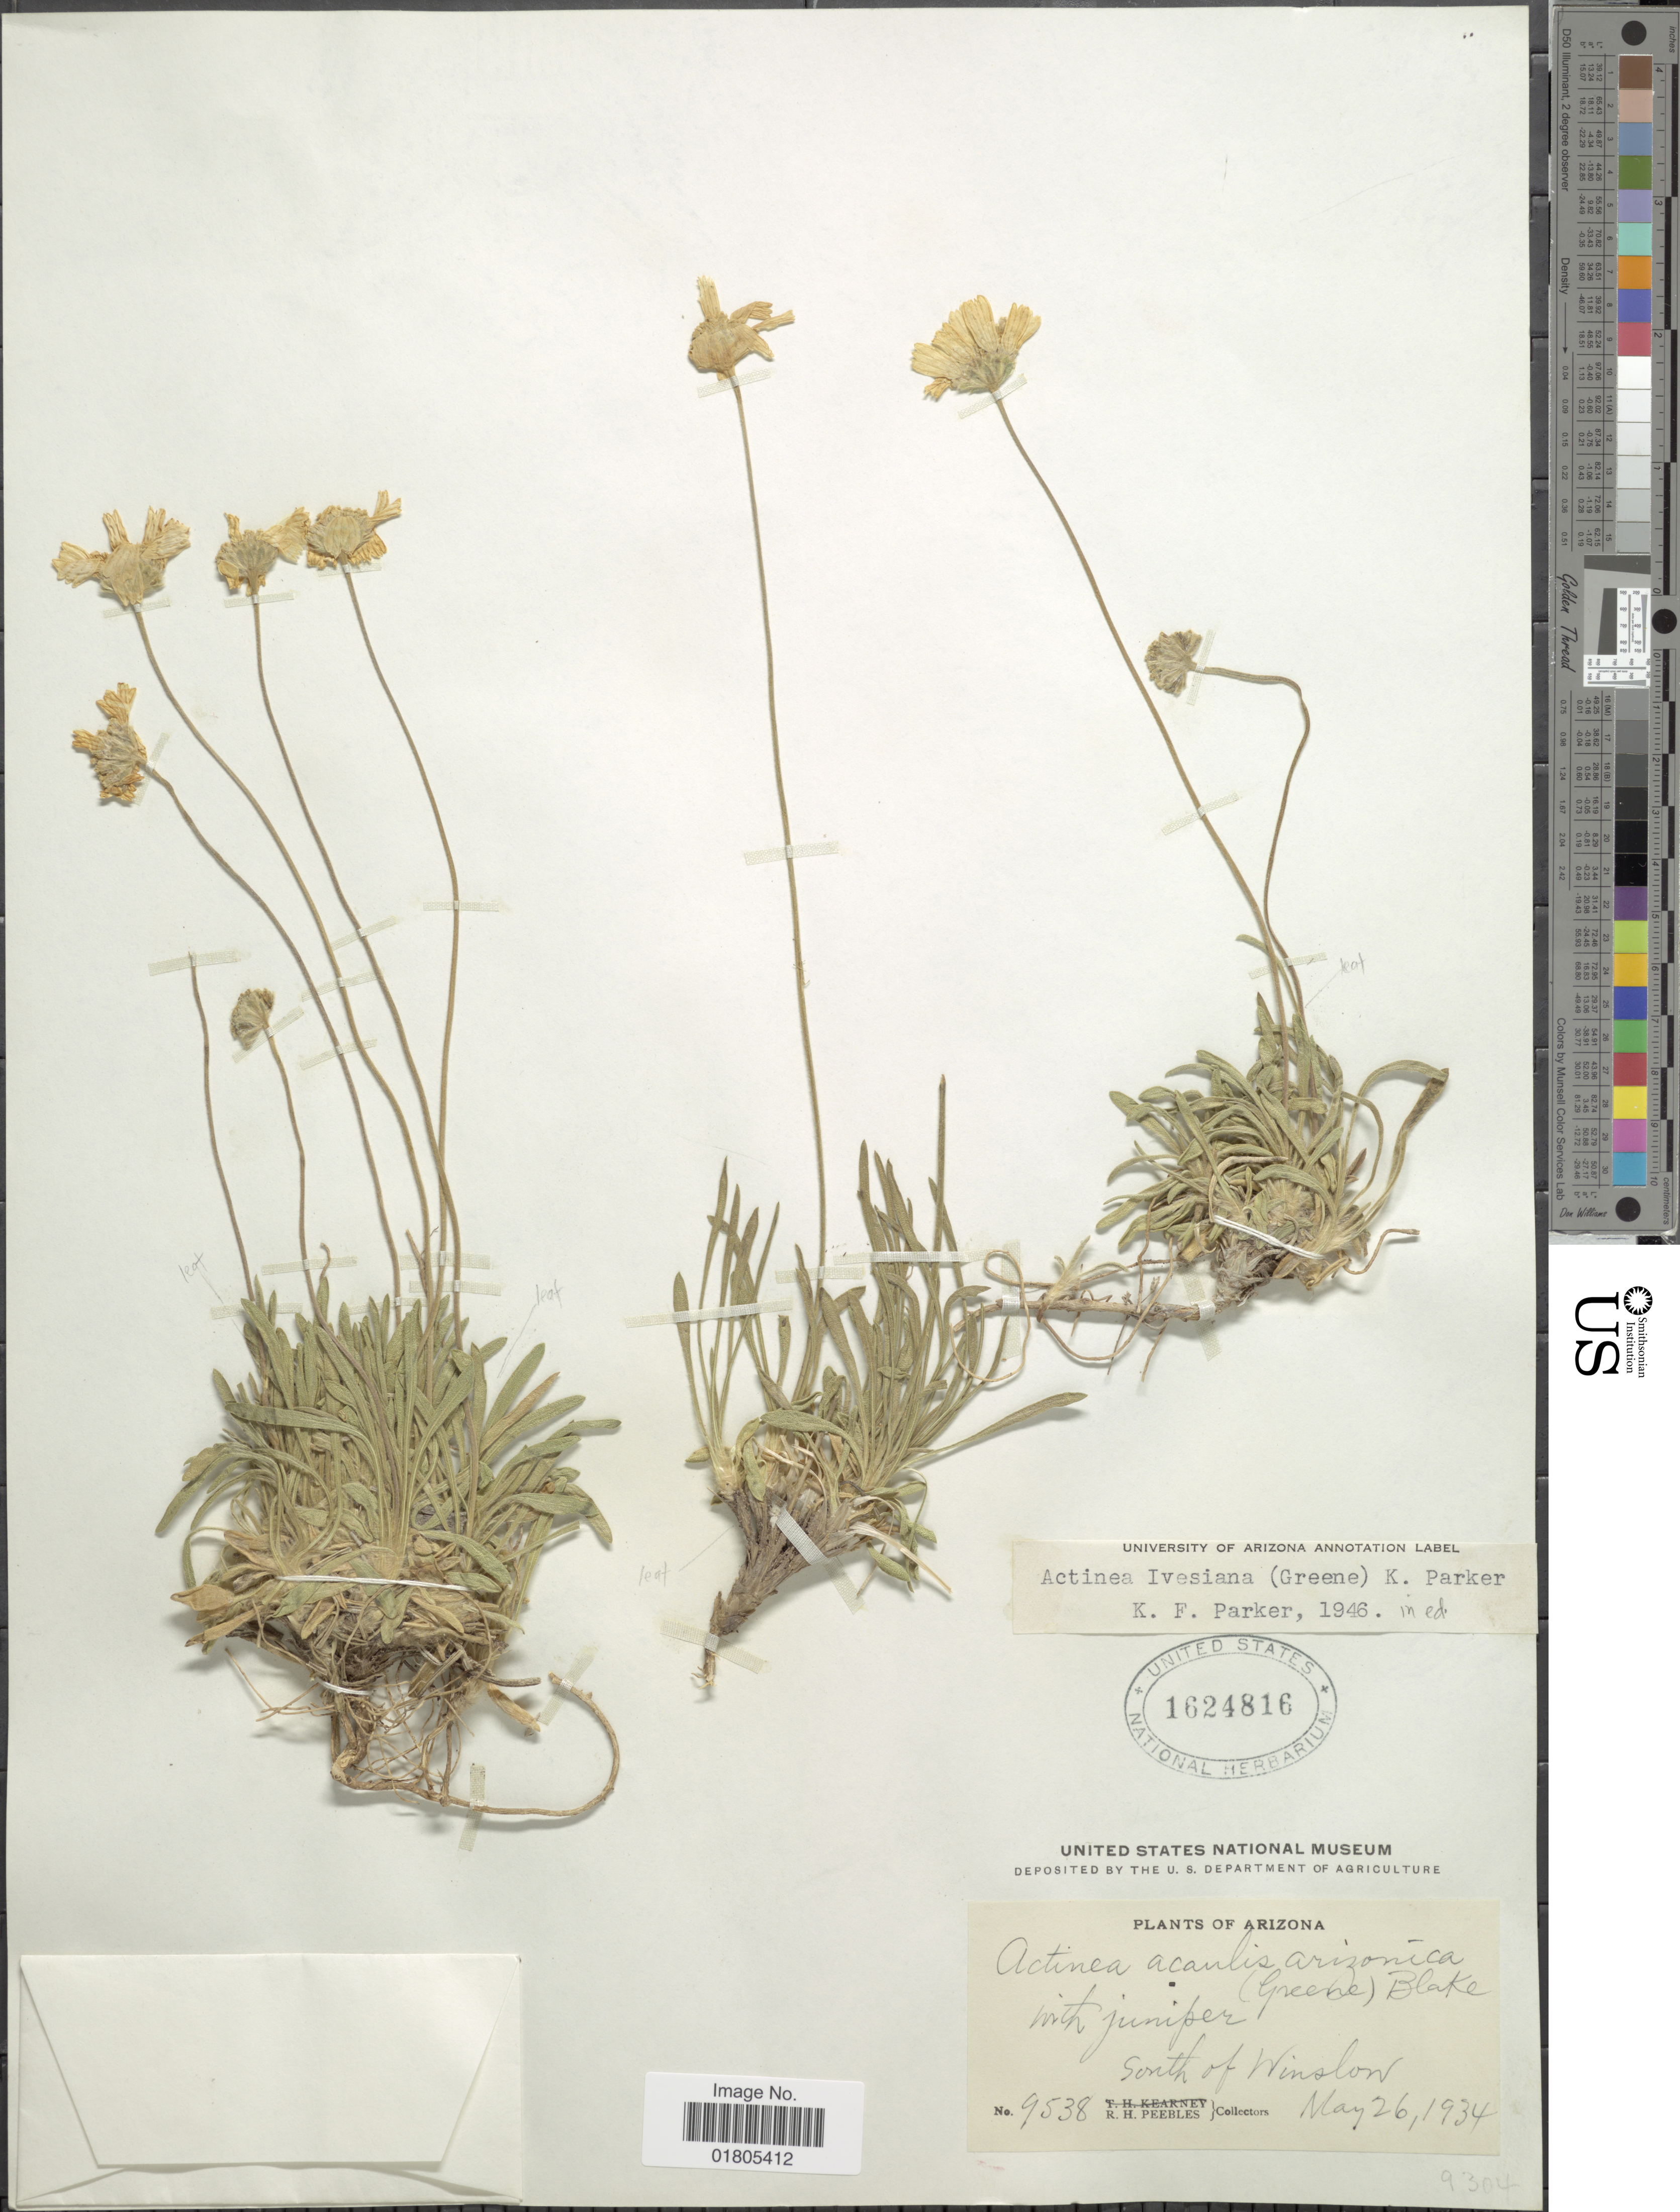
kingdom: Plantae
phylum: Tracheophyta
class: Magnoliopsida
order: Asterales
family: Asteraceae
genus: Actinea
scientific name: Actinea ivesiana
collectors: R. H. Peebles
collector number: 9538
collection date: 1934-05-26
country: United States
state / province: Arizona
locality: South of Winslow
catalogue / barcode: US 1624816